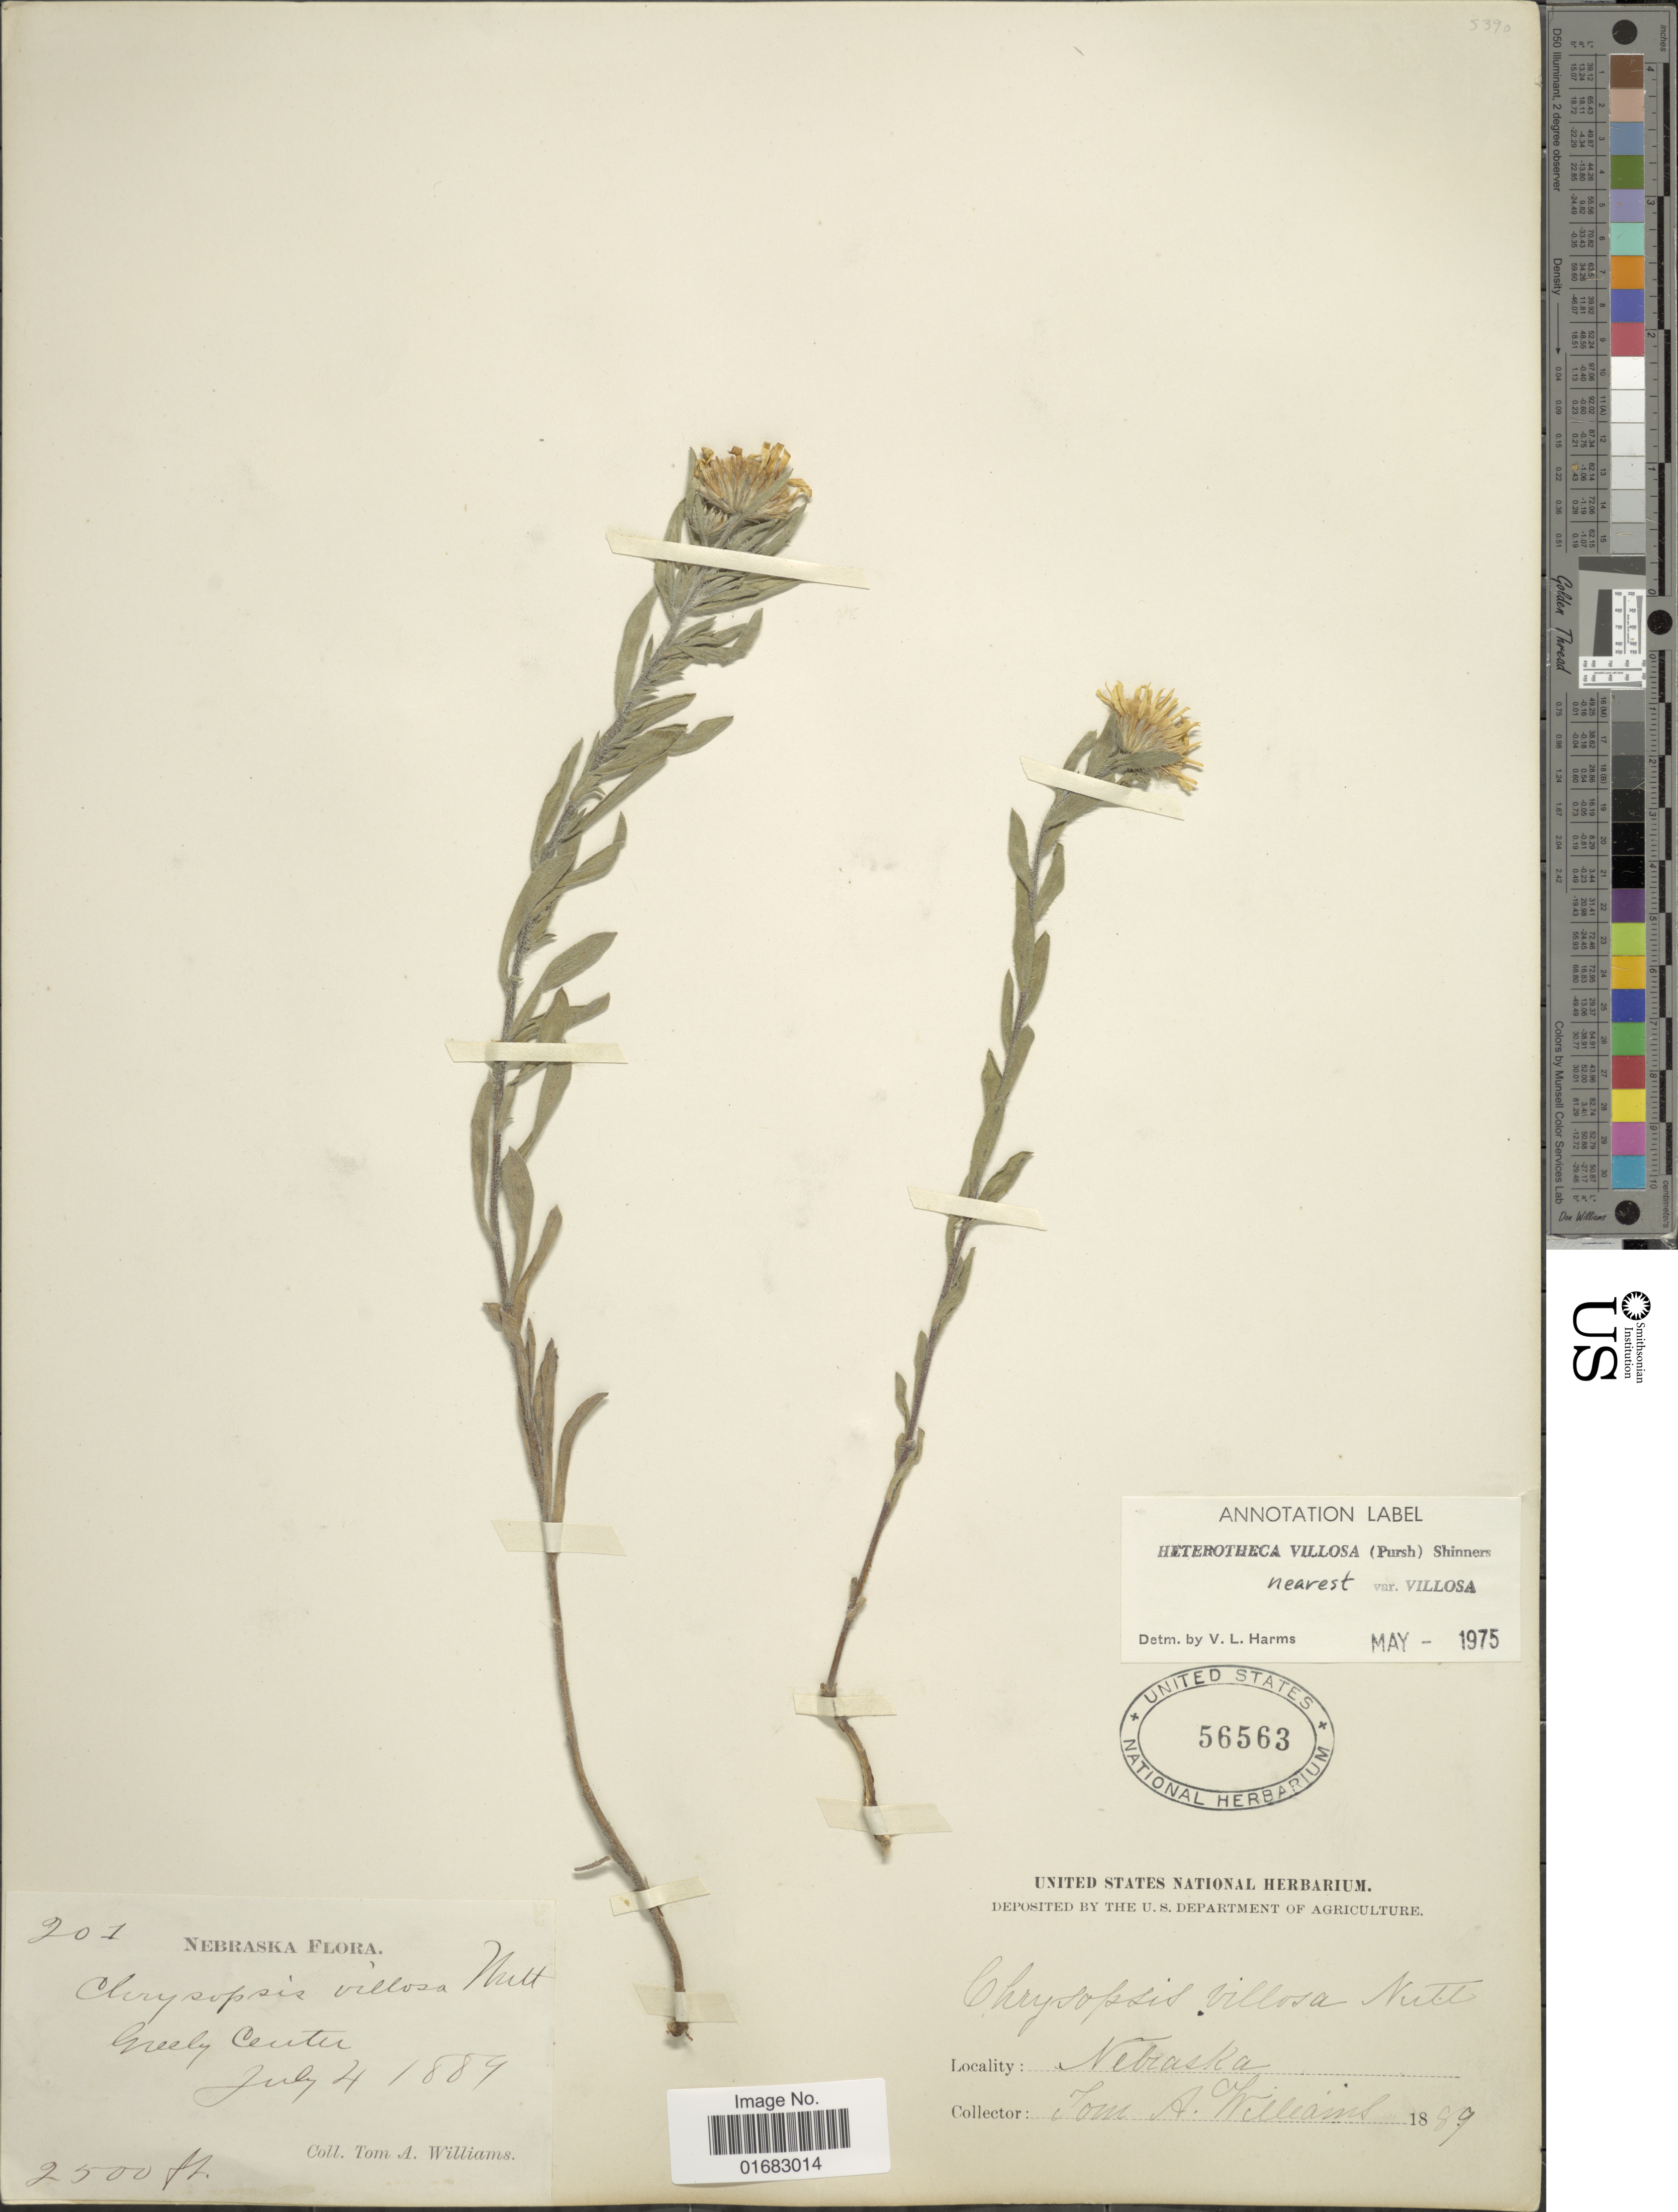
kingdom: Plantae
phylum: Tracheophyta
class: Magnoliopsida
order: Asterales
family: Asteraceae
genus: Heterotheca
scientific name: Heterotheca villosa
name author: (Pursh) Shinners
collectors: T. A. Williams (herbarium)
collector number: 201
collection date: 1889-07-04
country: United States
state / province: Nebraska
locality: Greely Center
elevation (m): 762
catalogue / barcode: US 56563